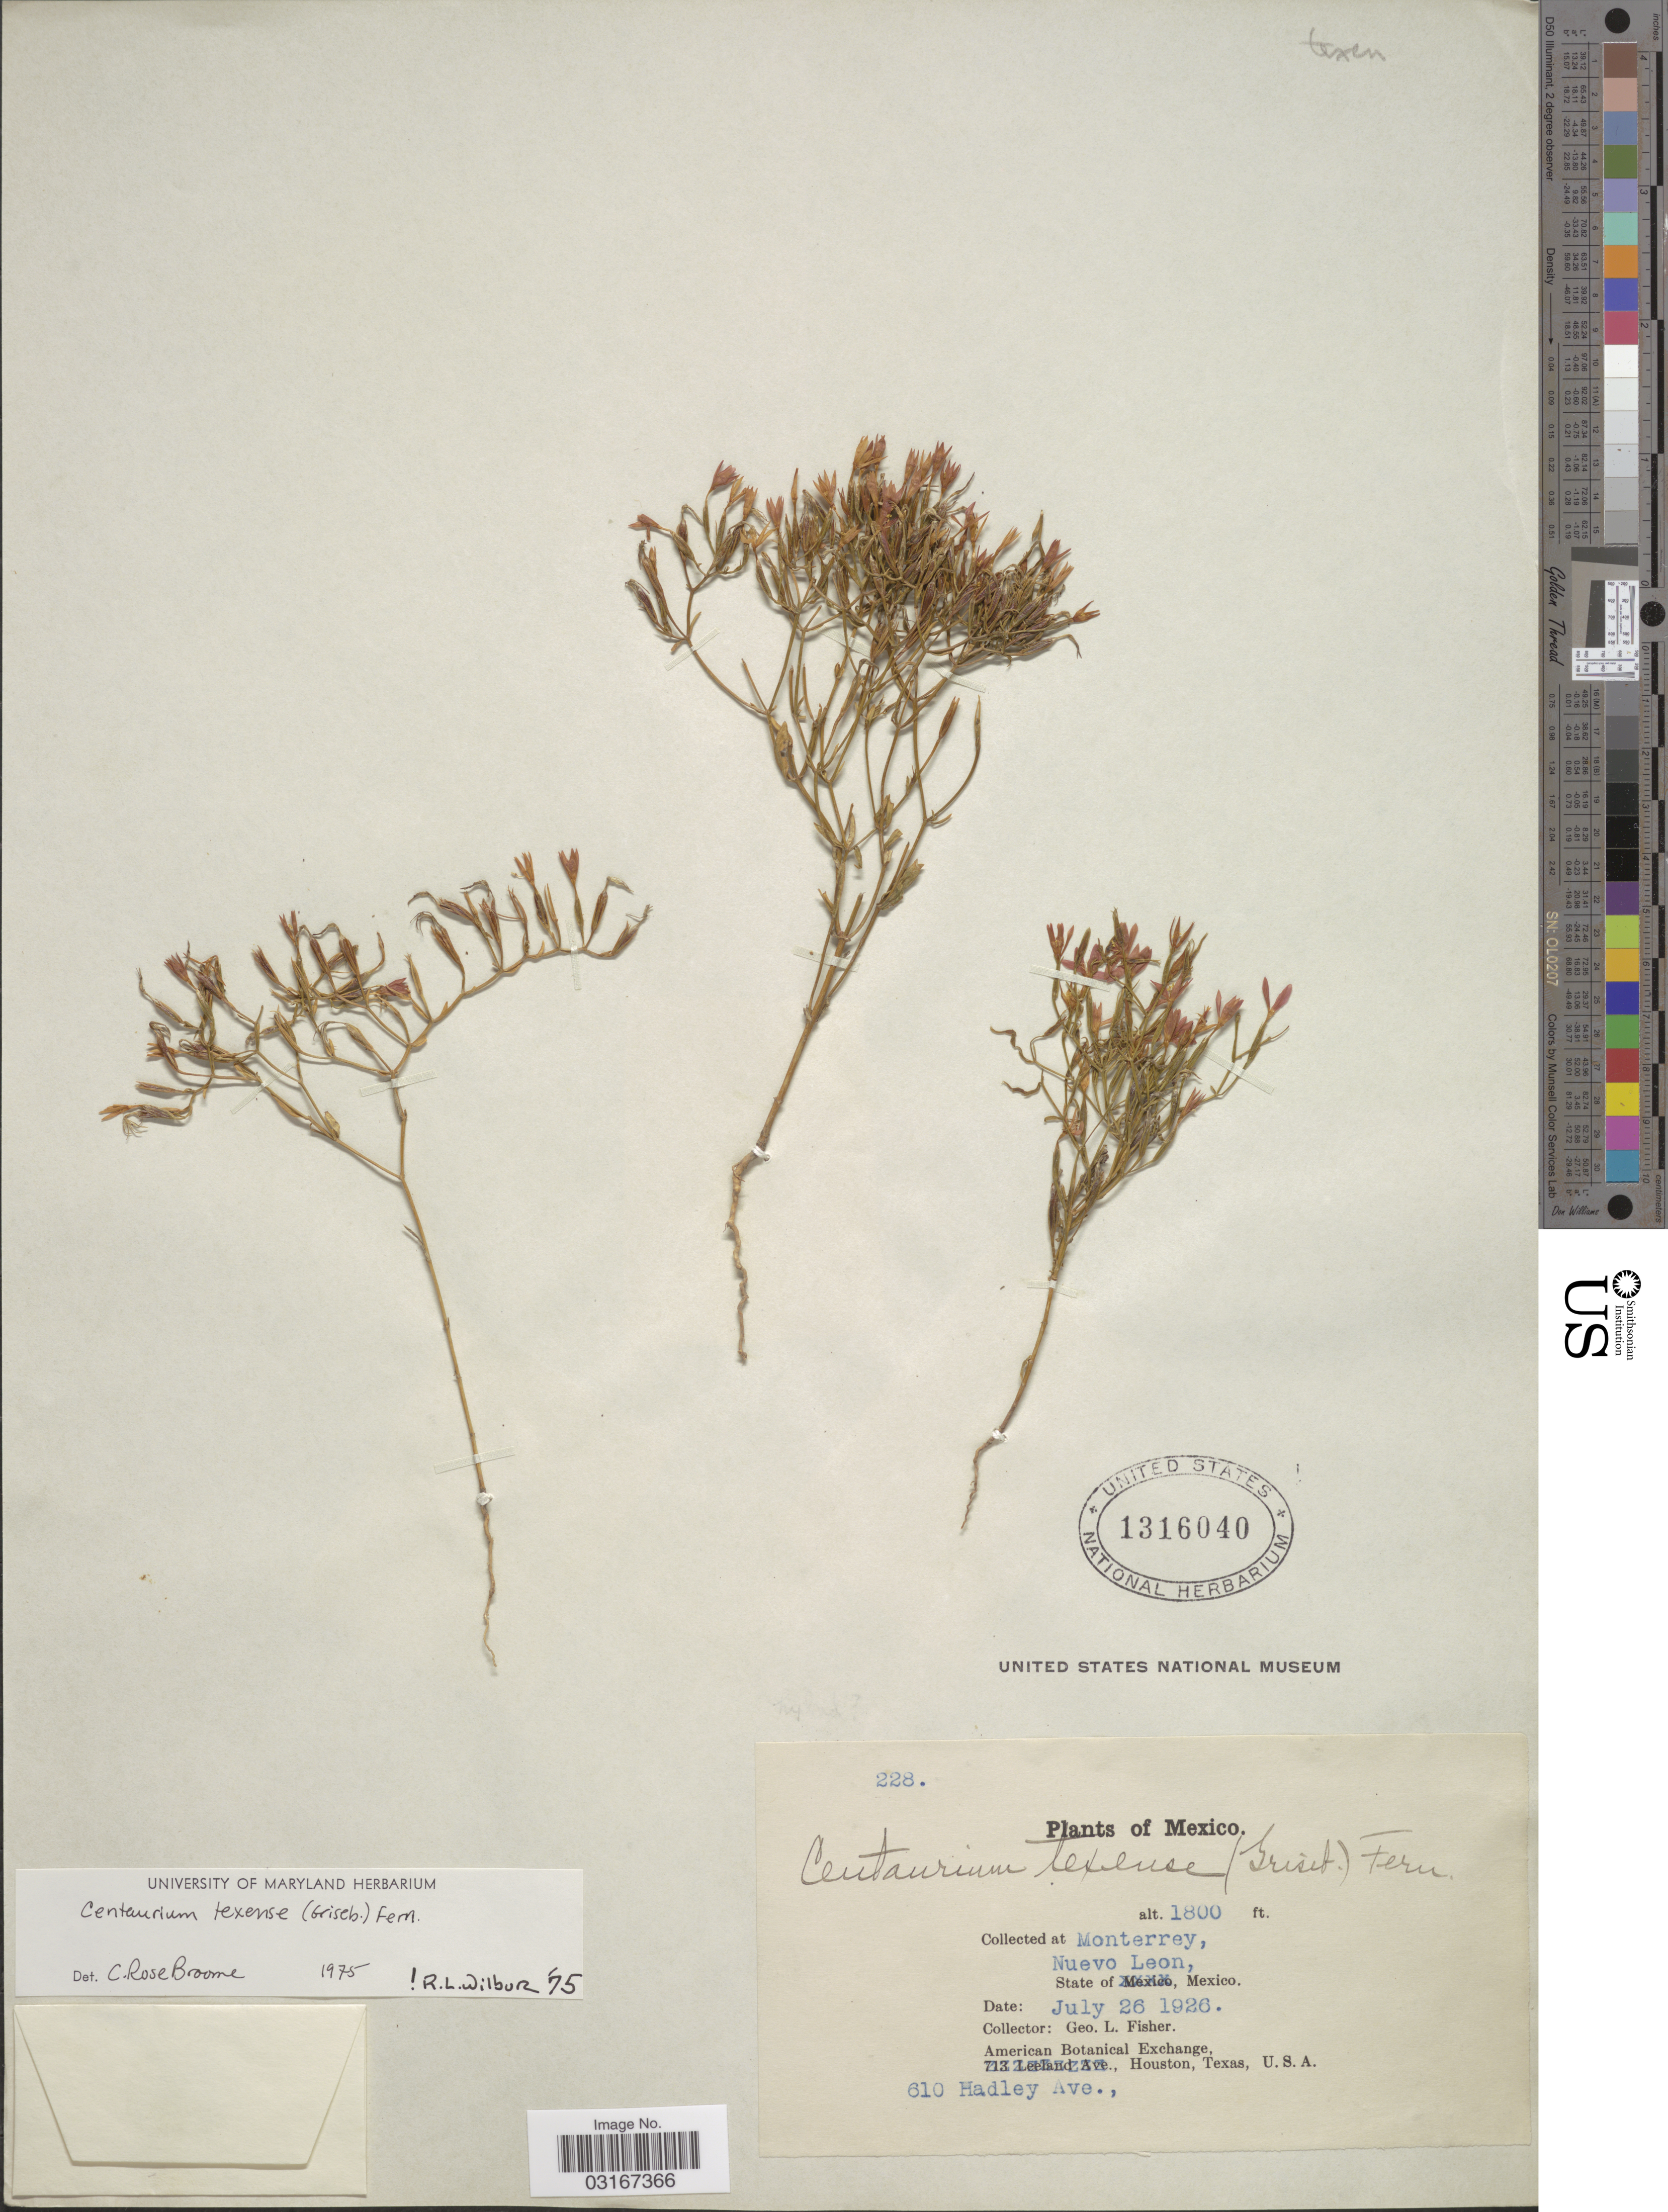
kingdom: Plantae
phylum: Tracheophyta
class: Magnoliopsida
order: Gentianales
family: Gentianaceae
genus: Centaurium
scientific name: Centaurium texense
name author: (Griseb.) Fernald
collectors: G. L. Fisher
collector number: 228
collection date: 1926-07-26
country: Mexico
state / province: Nuevo León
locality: Monterrey.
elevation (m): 549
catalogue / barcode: US 1316040